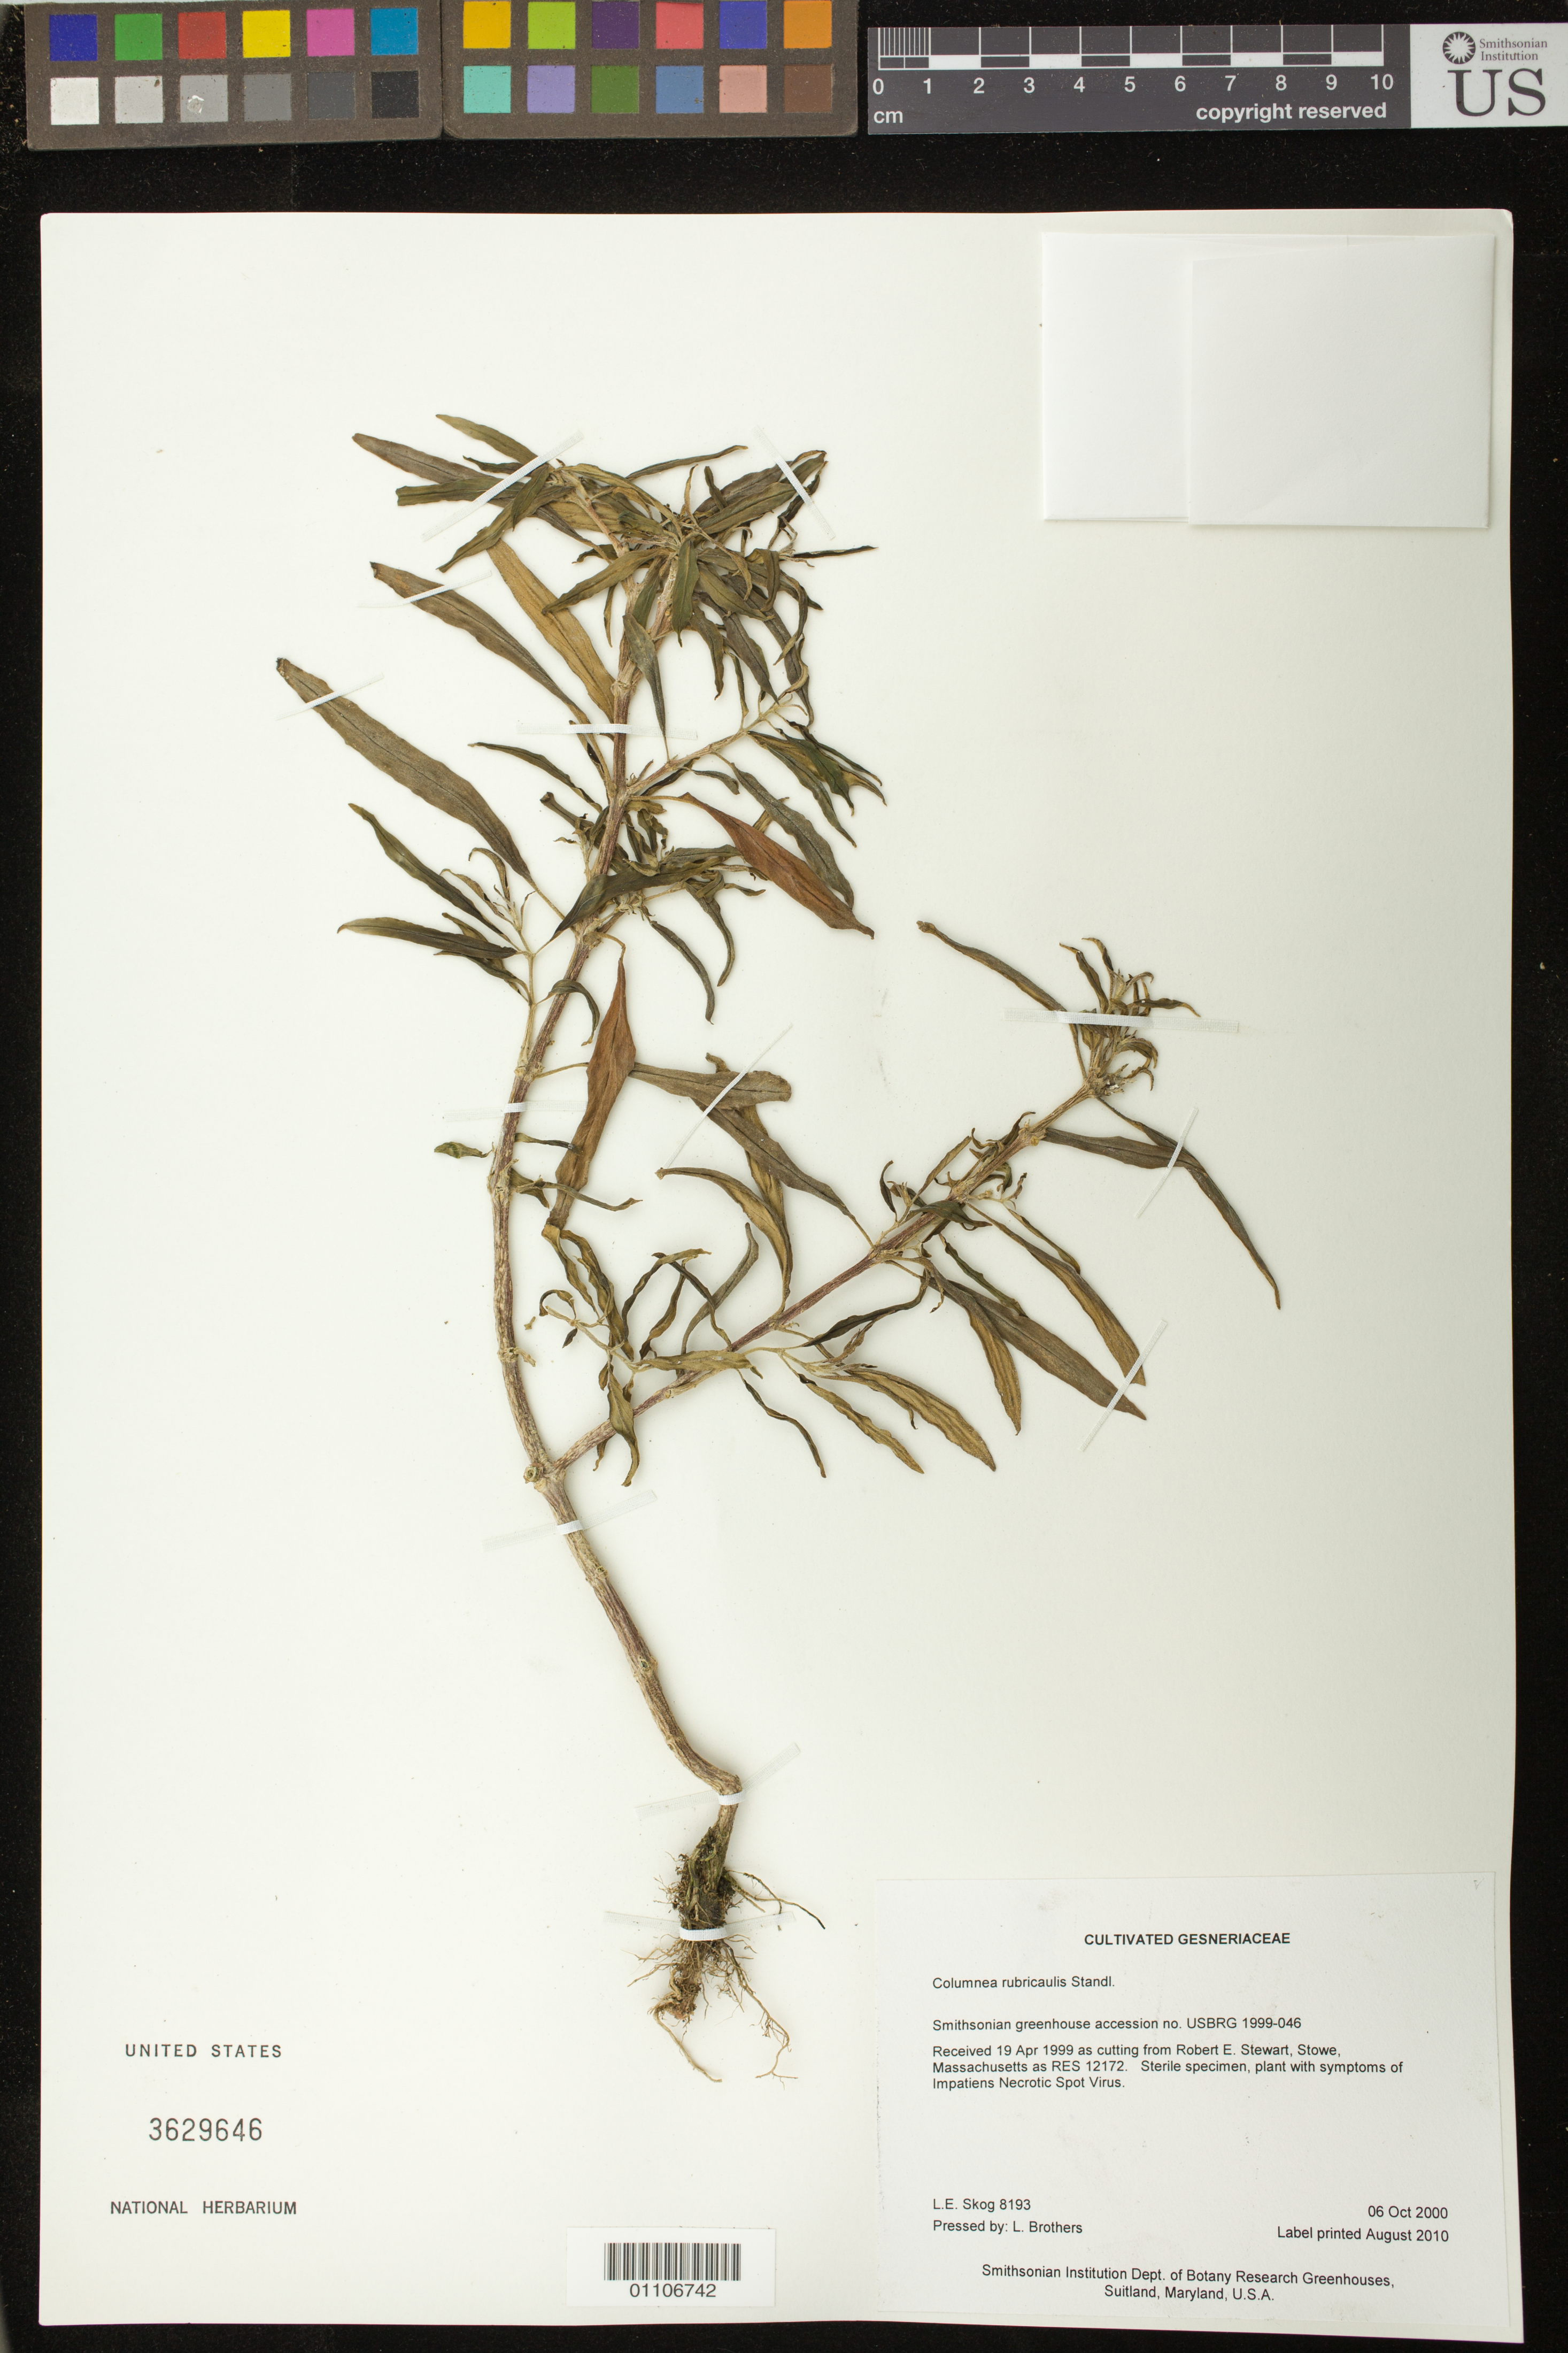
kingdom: Plantae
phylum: Tracheophyta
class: Magnoliopsida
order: Lamiales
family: Gesneriaceae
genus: Columnea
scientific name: Columnea rubricaulis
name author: Standl.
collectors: L. E. Skog & L. Brothers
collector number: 8193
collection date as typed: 06 Oct 2000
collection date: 2000-10-06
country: United States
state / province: Maryland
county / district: Prince George's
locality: Smithsonian Institution Dept. of Botany Research Greenhouses, Suitland, Maryland, U.S.A.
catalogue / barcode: US 3629646